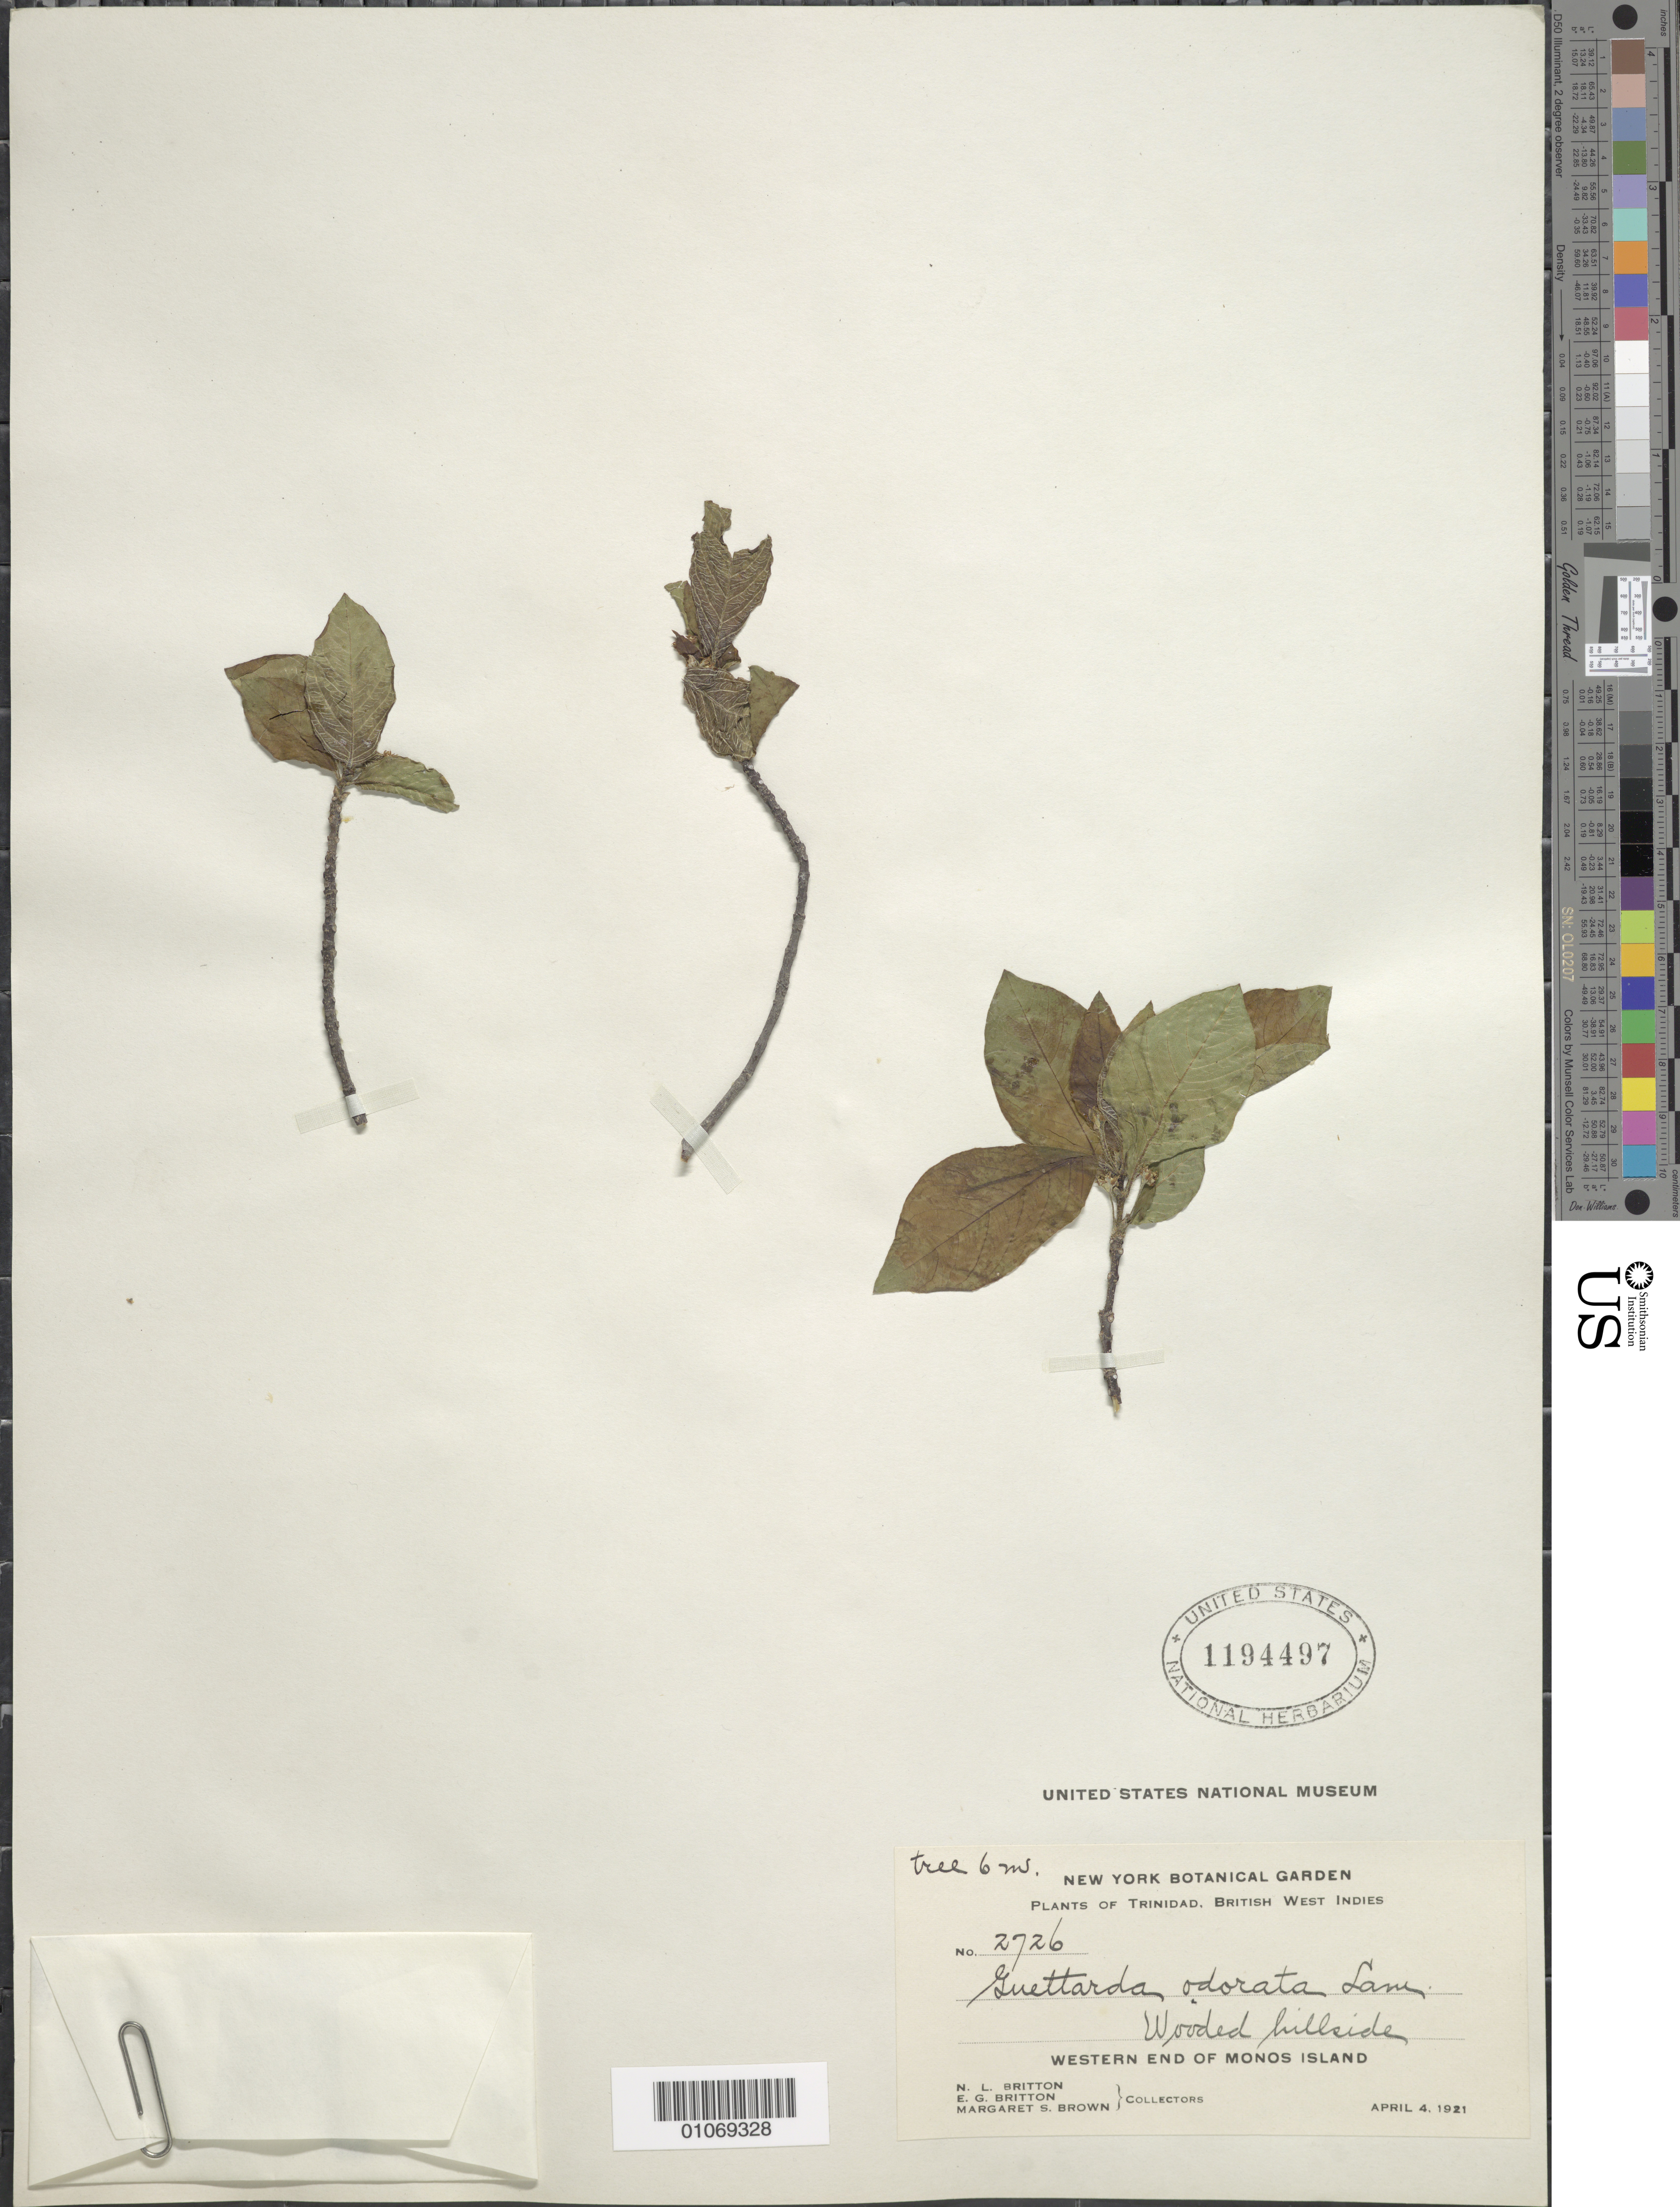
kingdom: Plantae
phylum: Tracheophyta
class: Magnoliopsida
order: Gentianales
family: Rubiaceae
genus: Guettarda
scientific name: Guettarda odorata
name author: (Jacq.) Lam.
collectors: N. Britton, E. G. Britton & M. S. Brown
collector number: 2726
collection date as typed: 04 Apr 1921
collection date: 1921-04-04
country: Trinidad and Tobago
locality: Western end of Monos Island, wooded hillside.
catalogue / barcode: US 1194497